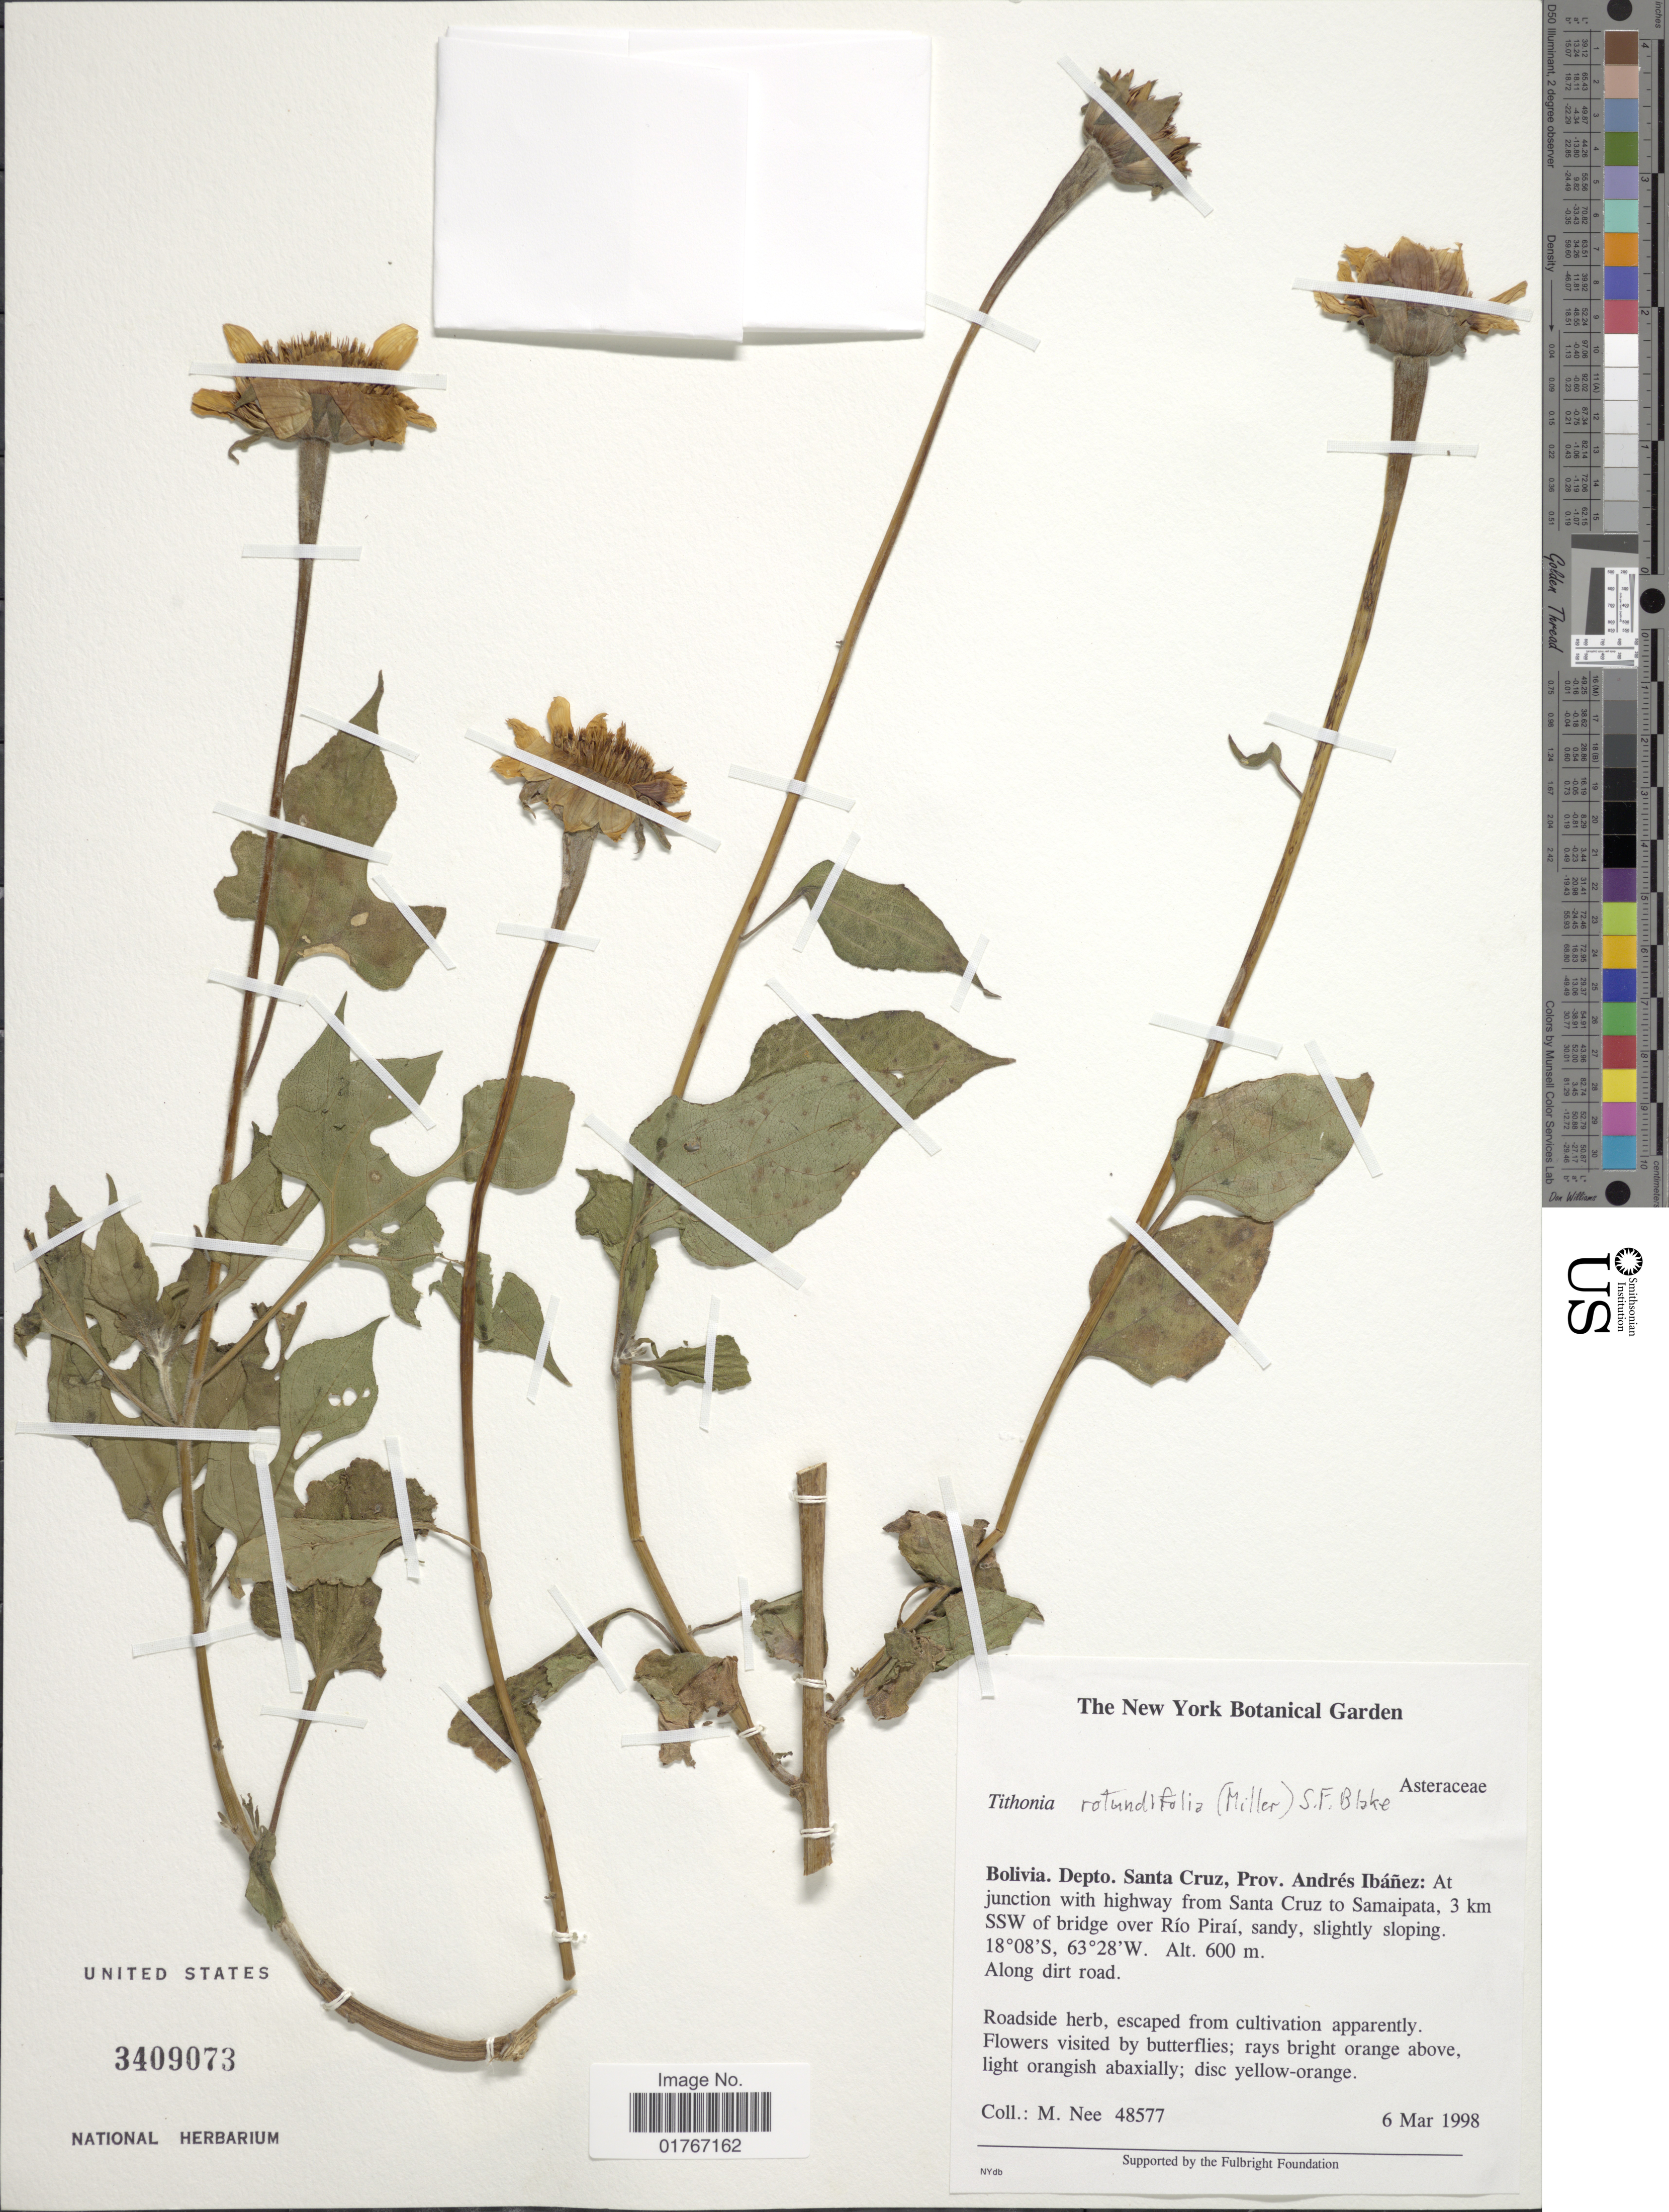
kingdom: Plantae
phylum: Tracheophyta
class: Magnoliopsida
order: Asterales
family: Asteraceae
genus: Tithonia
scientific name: Tithonia rotundifolia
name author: (Mill.) S.F. Blake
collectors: M. Nee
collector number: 48577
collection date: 1998-03-06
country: Bolivia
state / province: Santa Cruz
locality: Depto Santa Cruz, Prov. Andrés Ibáñez: At junction with highway from Santa Cruz to Samaipata, 3 km SSW of bridge over Río Piraí, sandy, slighty sloping. Along dirt road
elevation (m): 600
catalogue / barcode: US 3409073